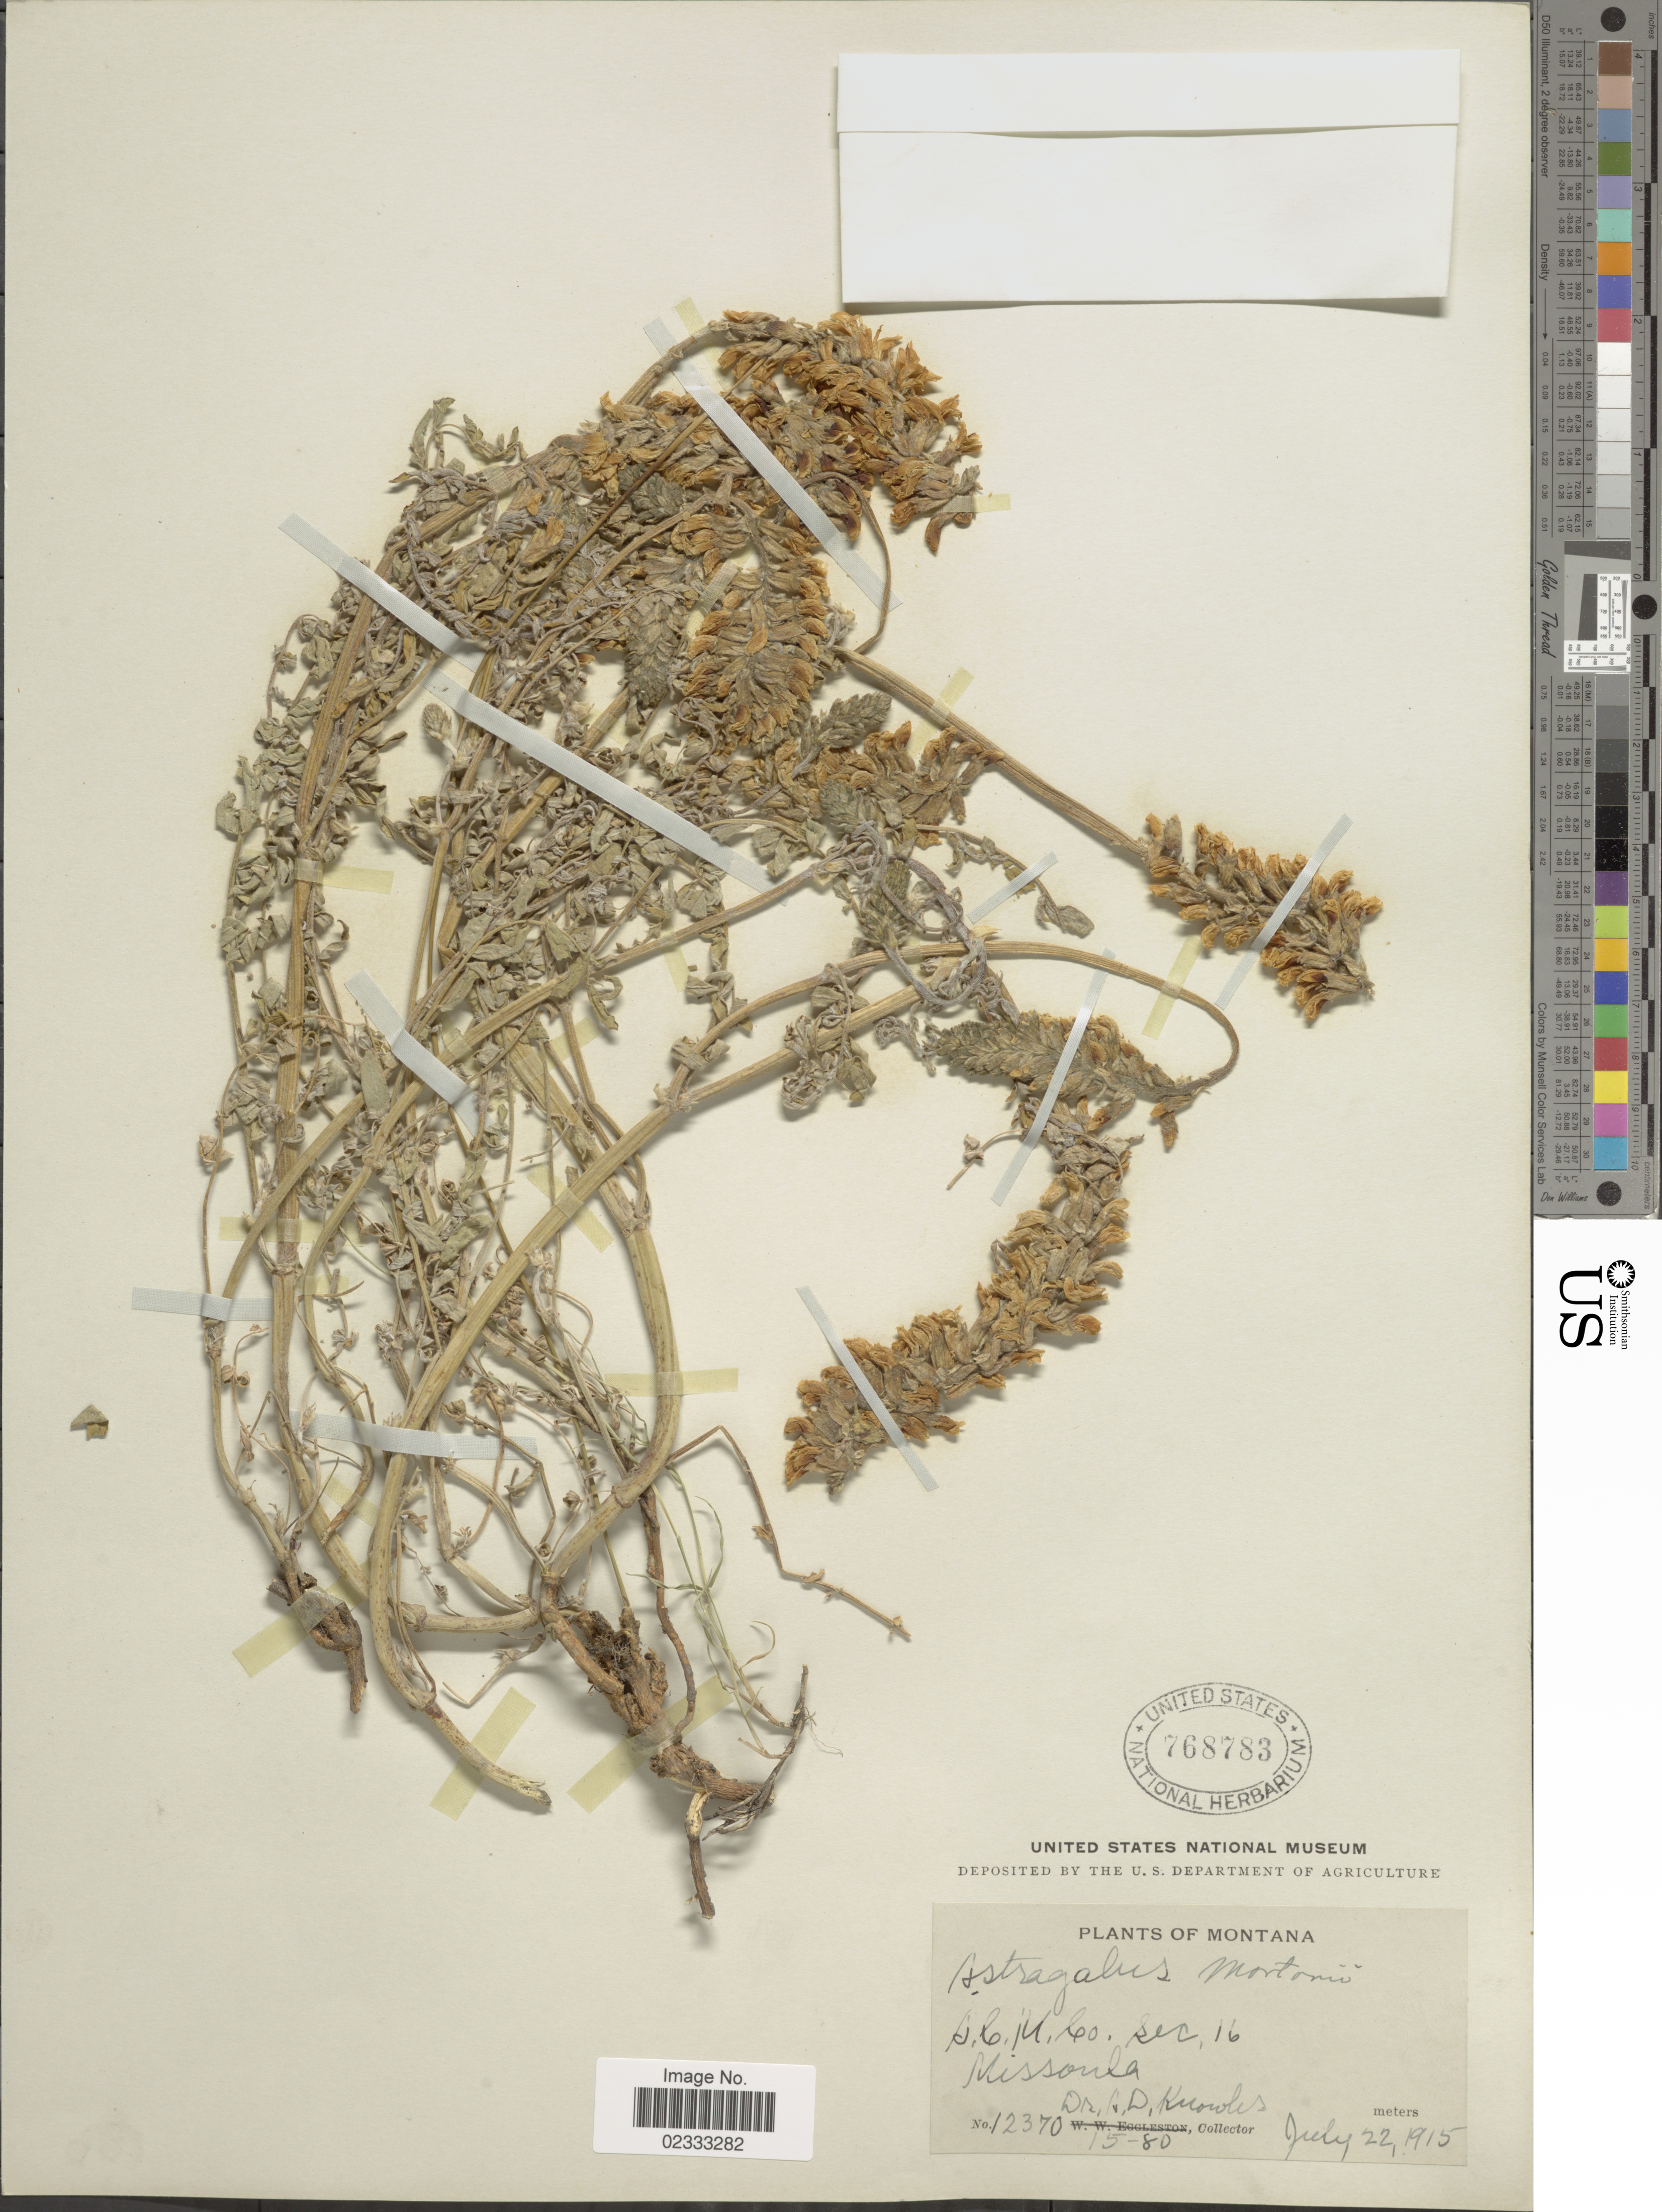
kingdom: Plantae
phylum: Tracheophyta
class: Magnoliopsida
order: Fabales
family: Fabaceae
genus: Astragalus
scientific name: Astragalus mortonii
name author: Nutt.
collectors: A. Knowles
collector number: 12370/15-80?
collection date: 1915-07-22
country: United States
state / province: Montana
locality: S.C.M.Co., sec. 16, Missoula.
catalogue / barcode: US 768783